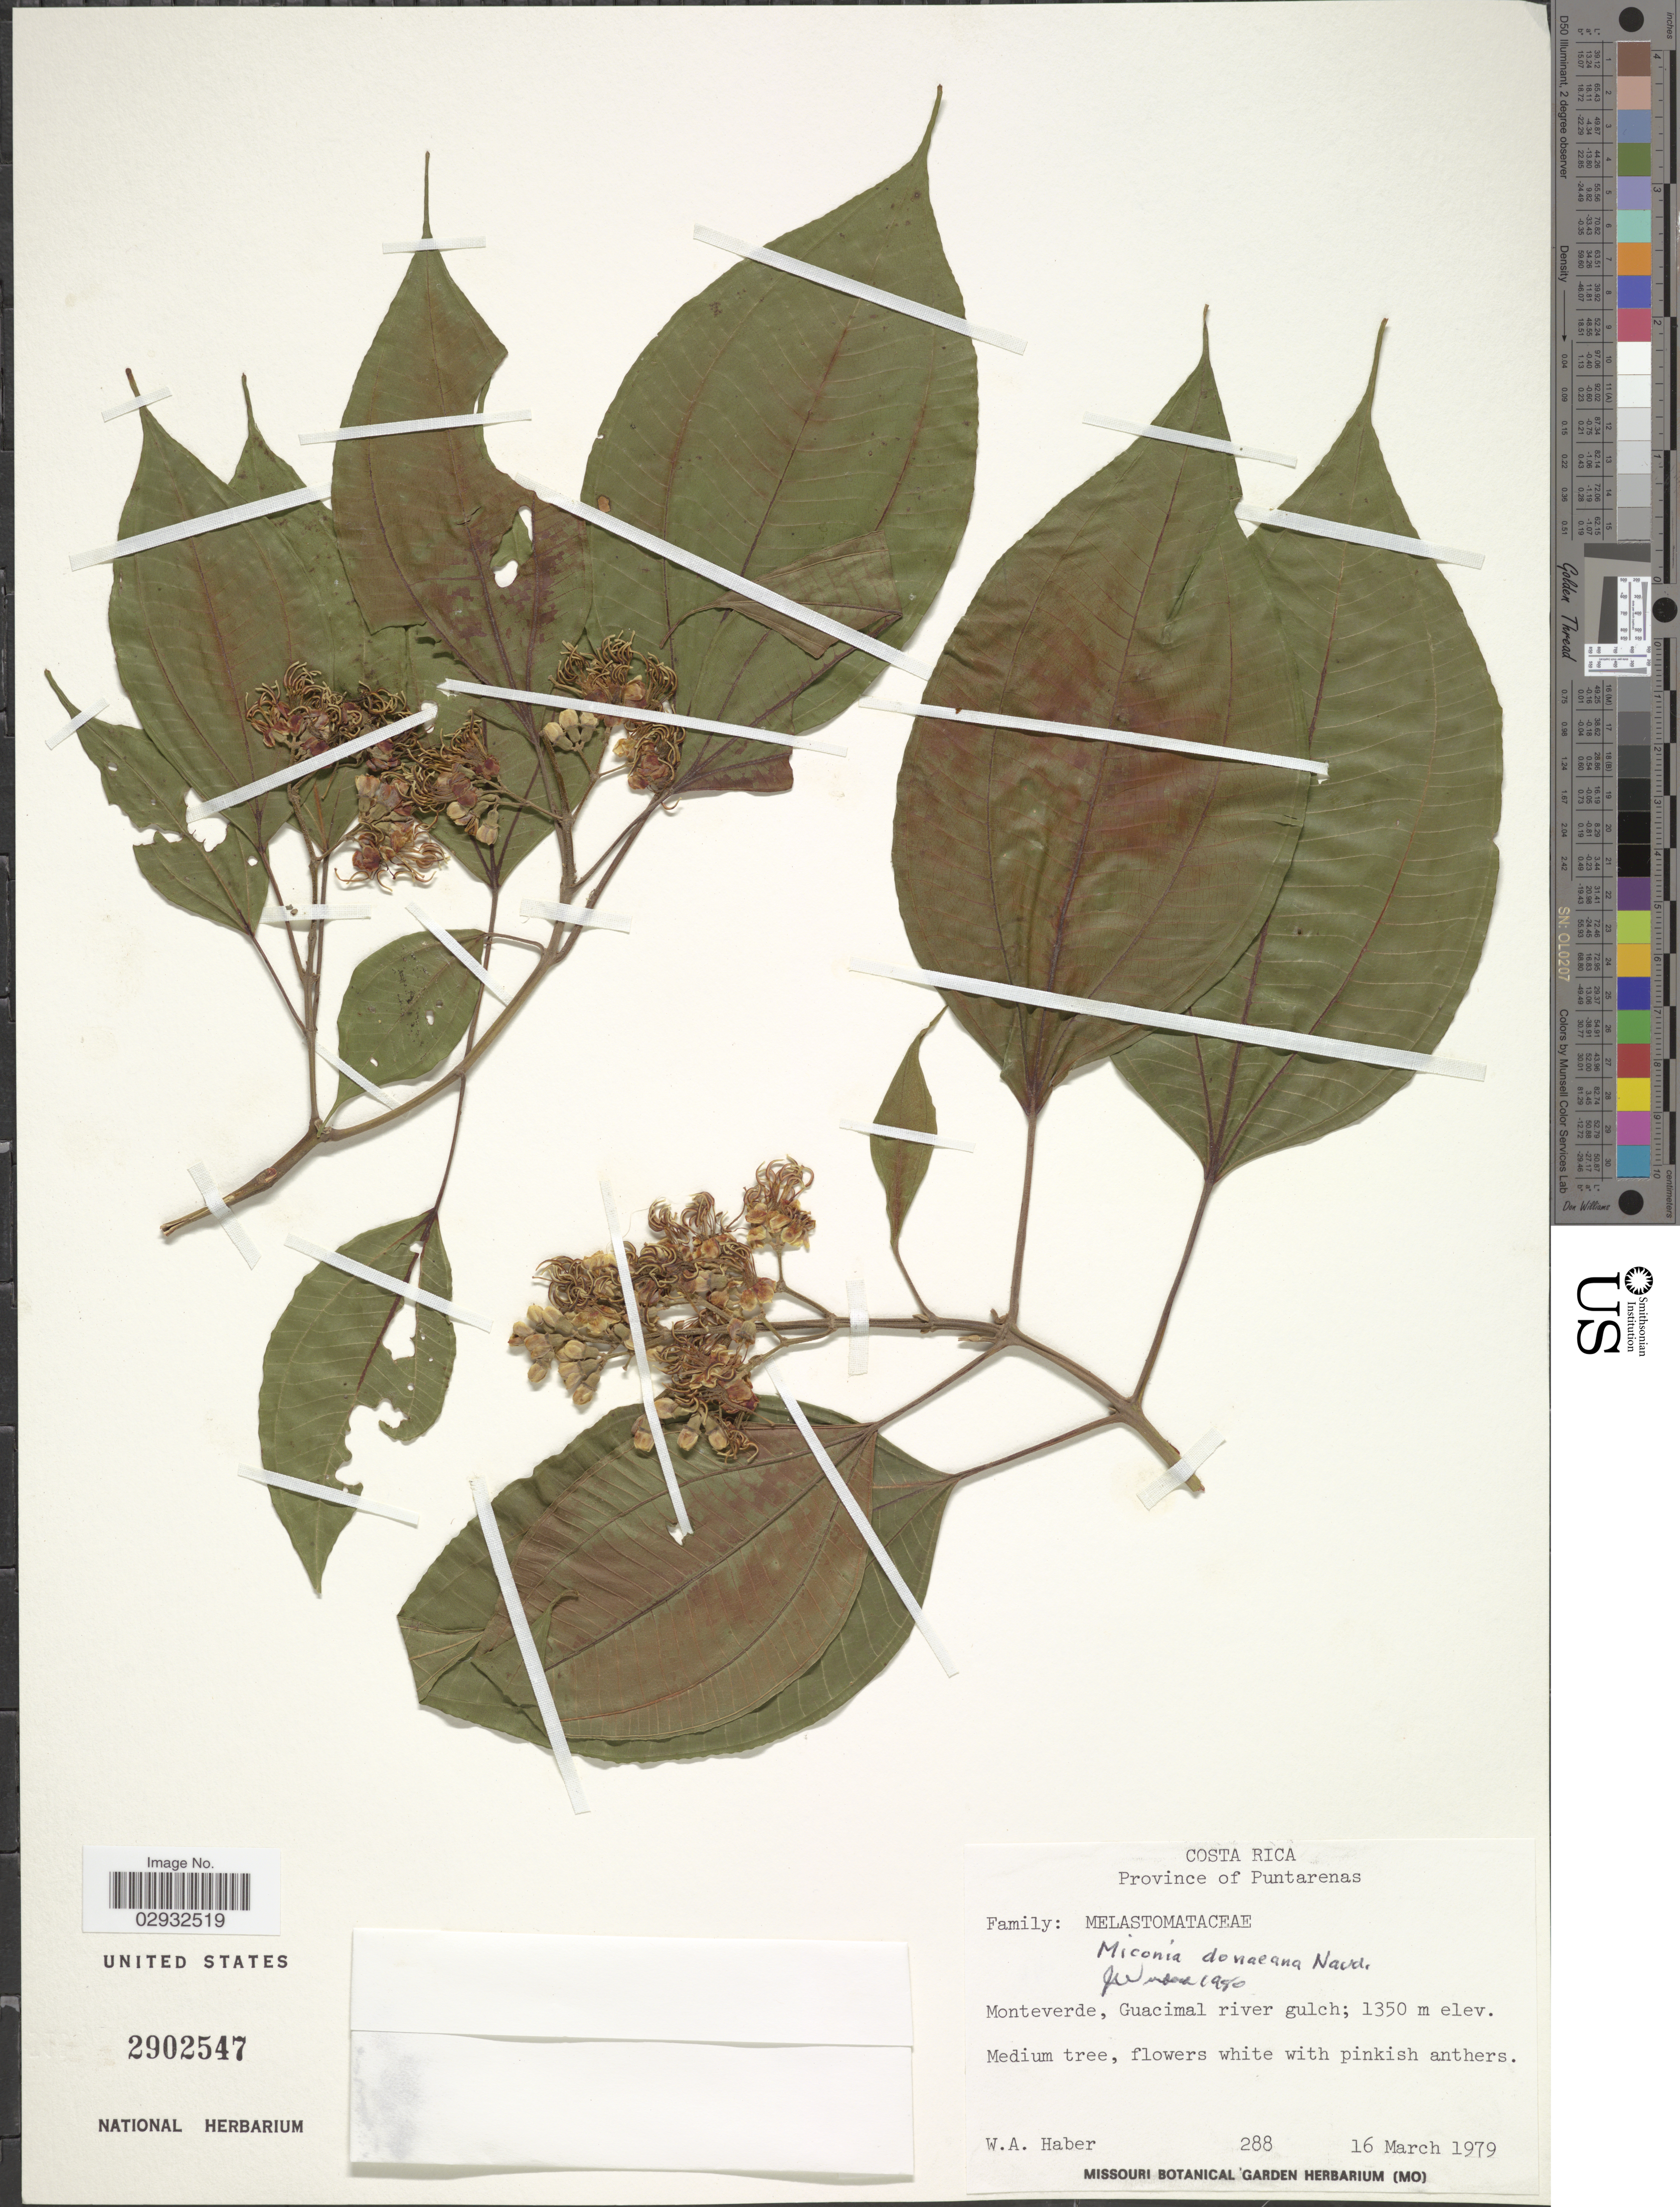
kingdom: Plantae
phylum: Tracheophyta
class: Magnoliopsida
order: Myrtales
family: Melastomataceae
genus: Miconia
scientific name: Miconia donaeana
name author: Naudin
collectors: W. A. Haber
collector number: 288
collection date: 1979-03-16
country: Costa Rica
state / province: Puntarenas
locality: Monteverde, Guacimal river gulch.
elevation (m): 1350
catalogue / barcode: US 2902547